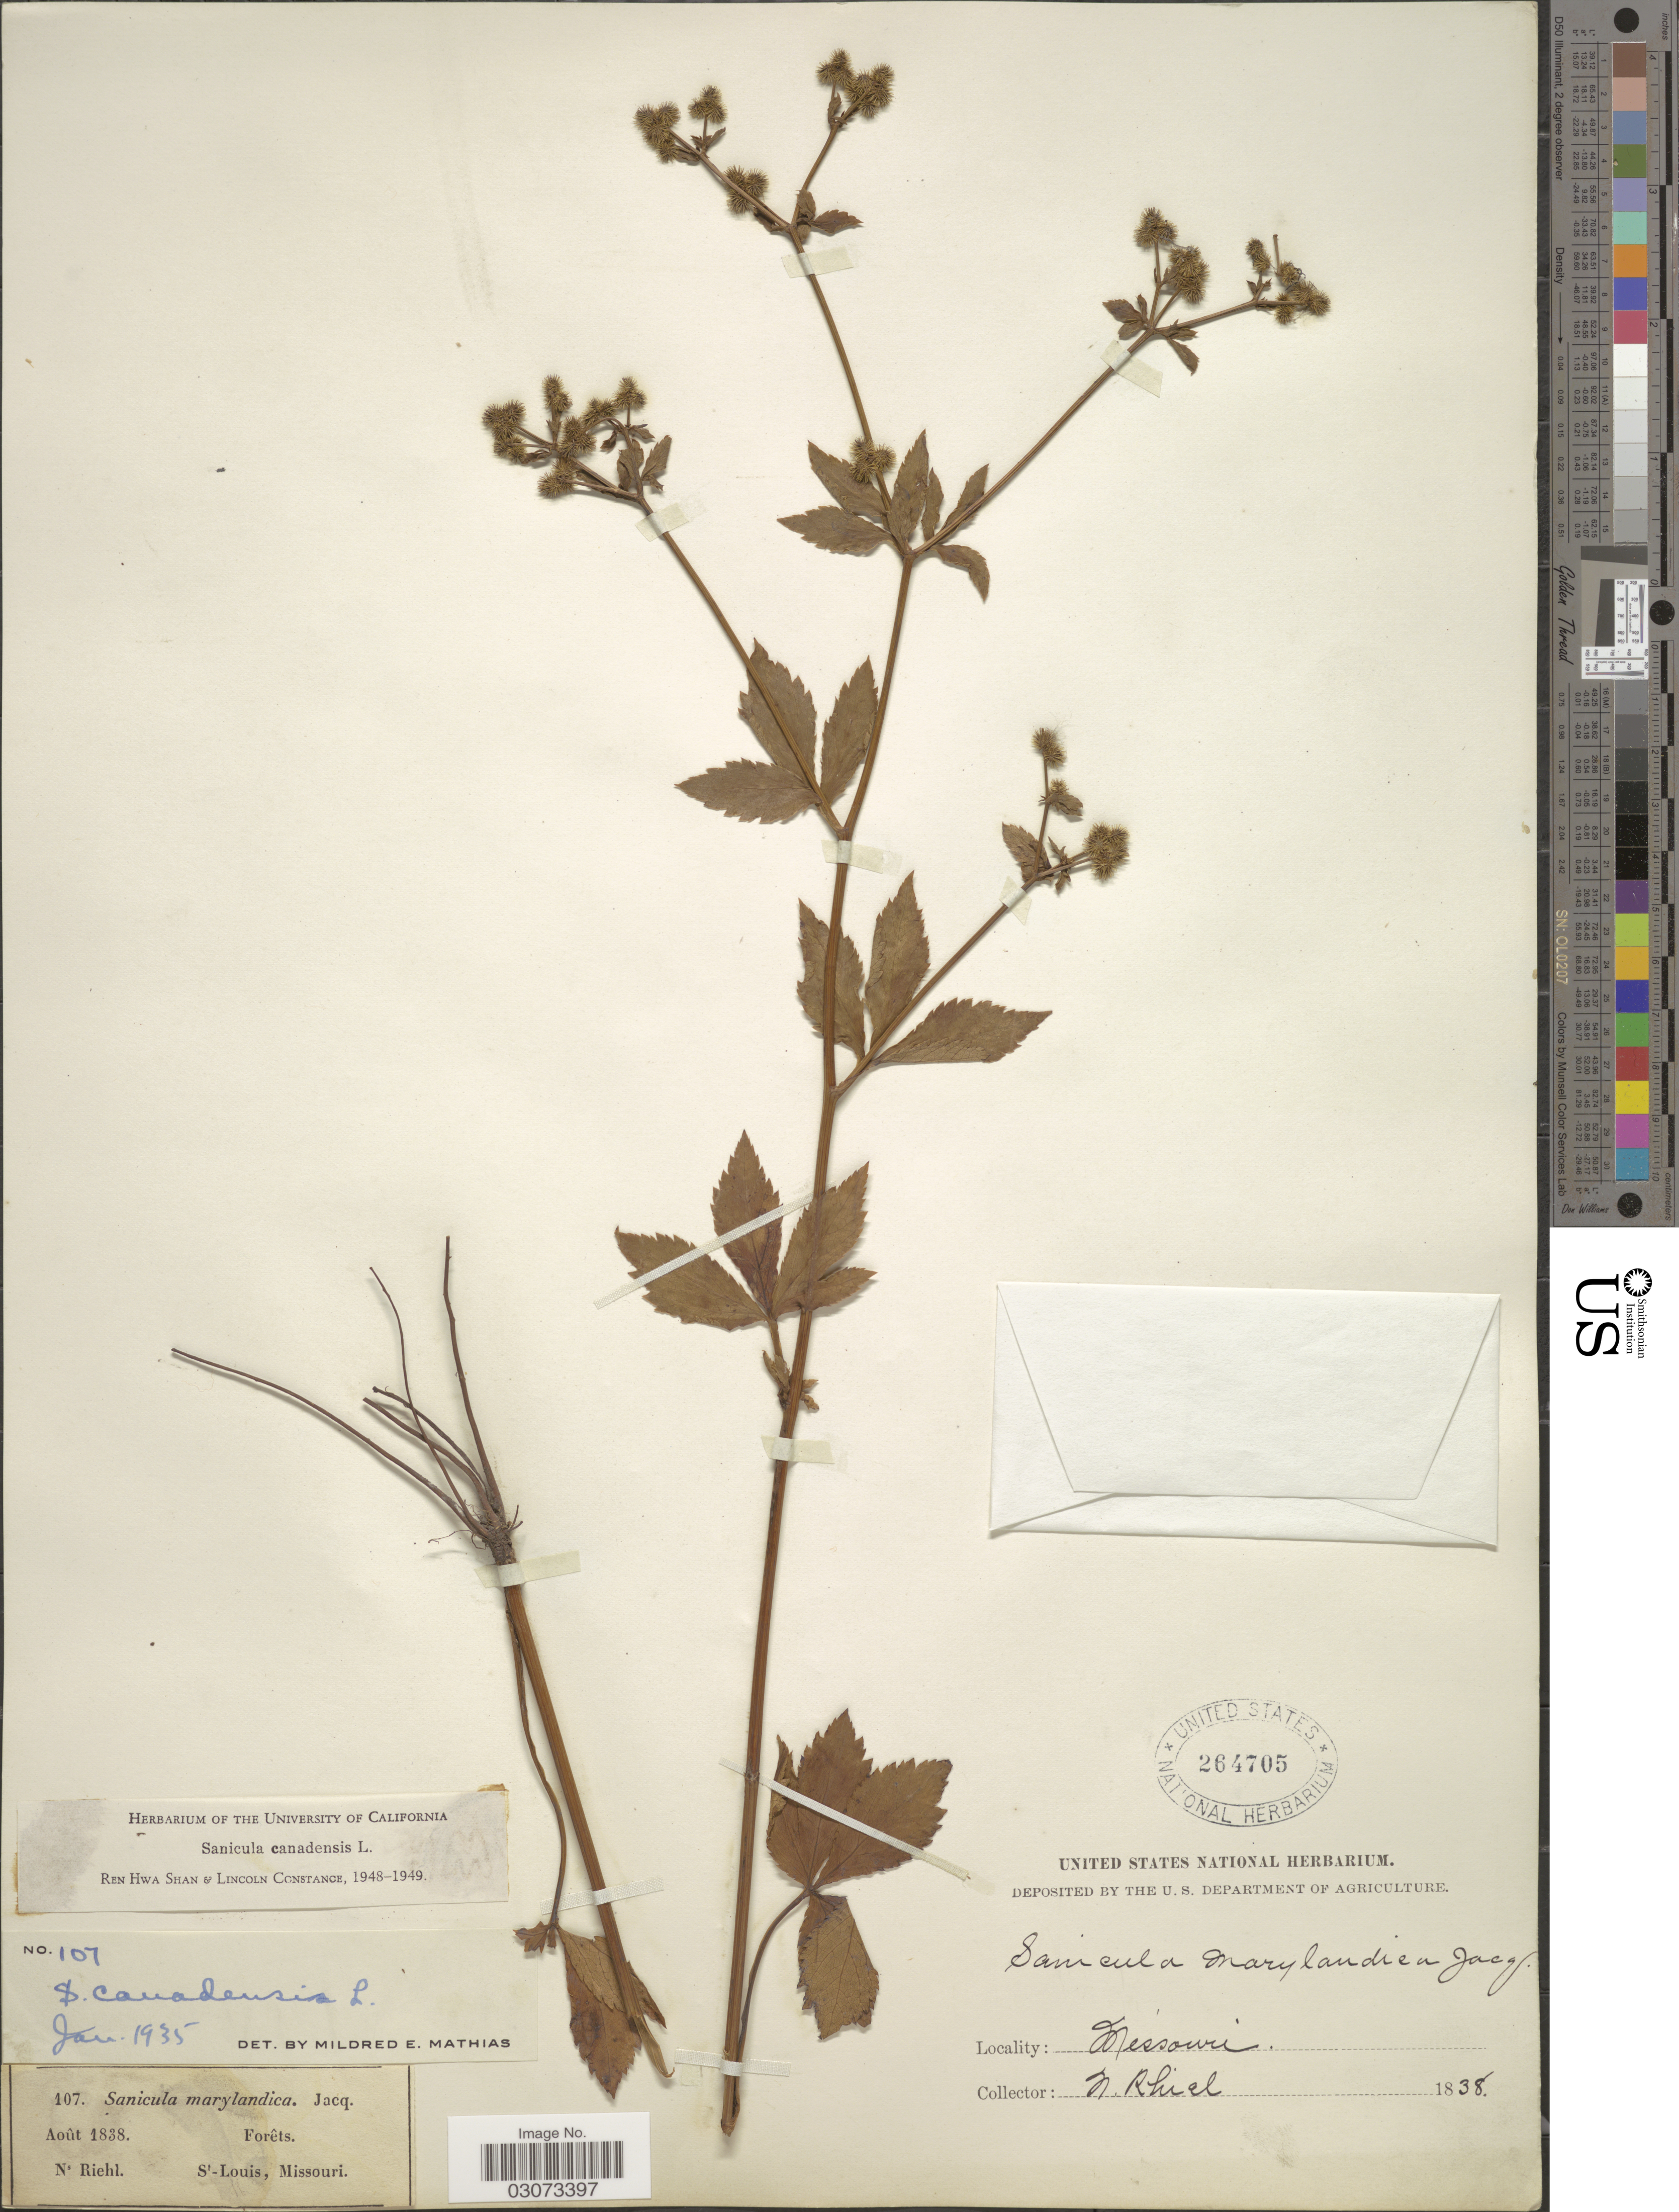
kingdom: Plantae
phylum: Tracheophyta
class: Magnoliopsida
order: Apiales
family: Apiaceae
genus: Sanicula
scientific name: Sanicula canadensis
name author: L.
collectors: N. Riehl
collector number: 107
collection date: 1838-08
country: United States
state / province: Missouri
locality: St.-Louis.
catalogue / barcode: US 264705